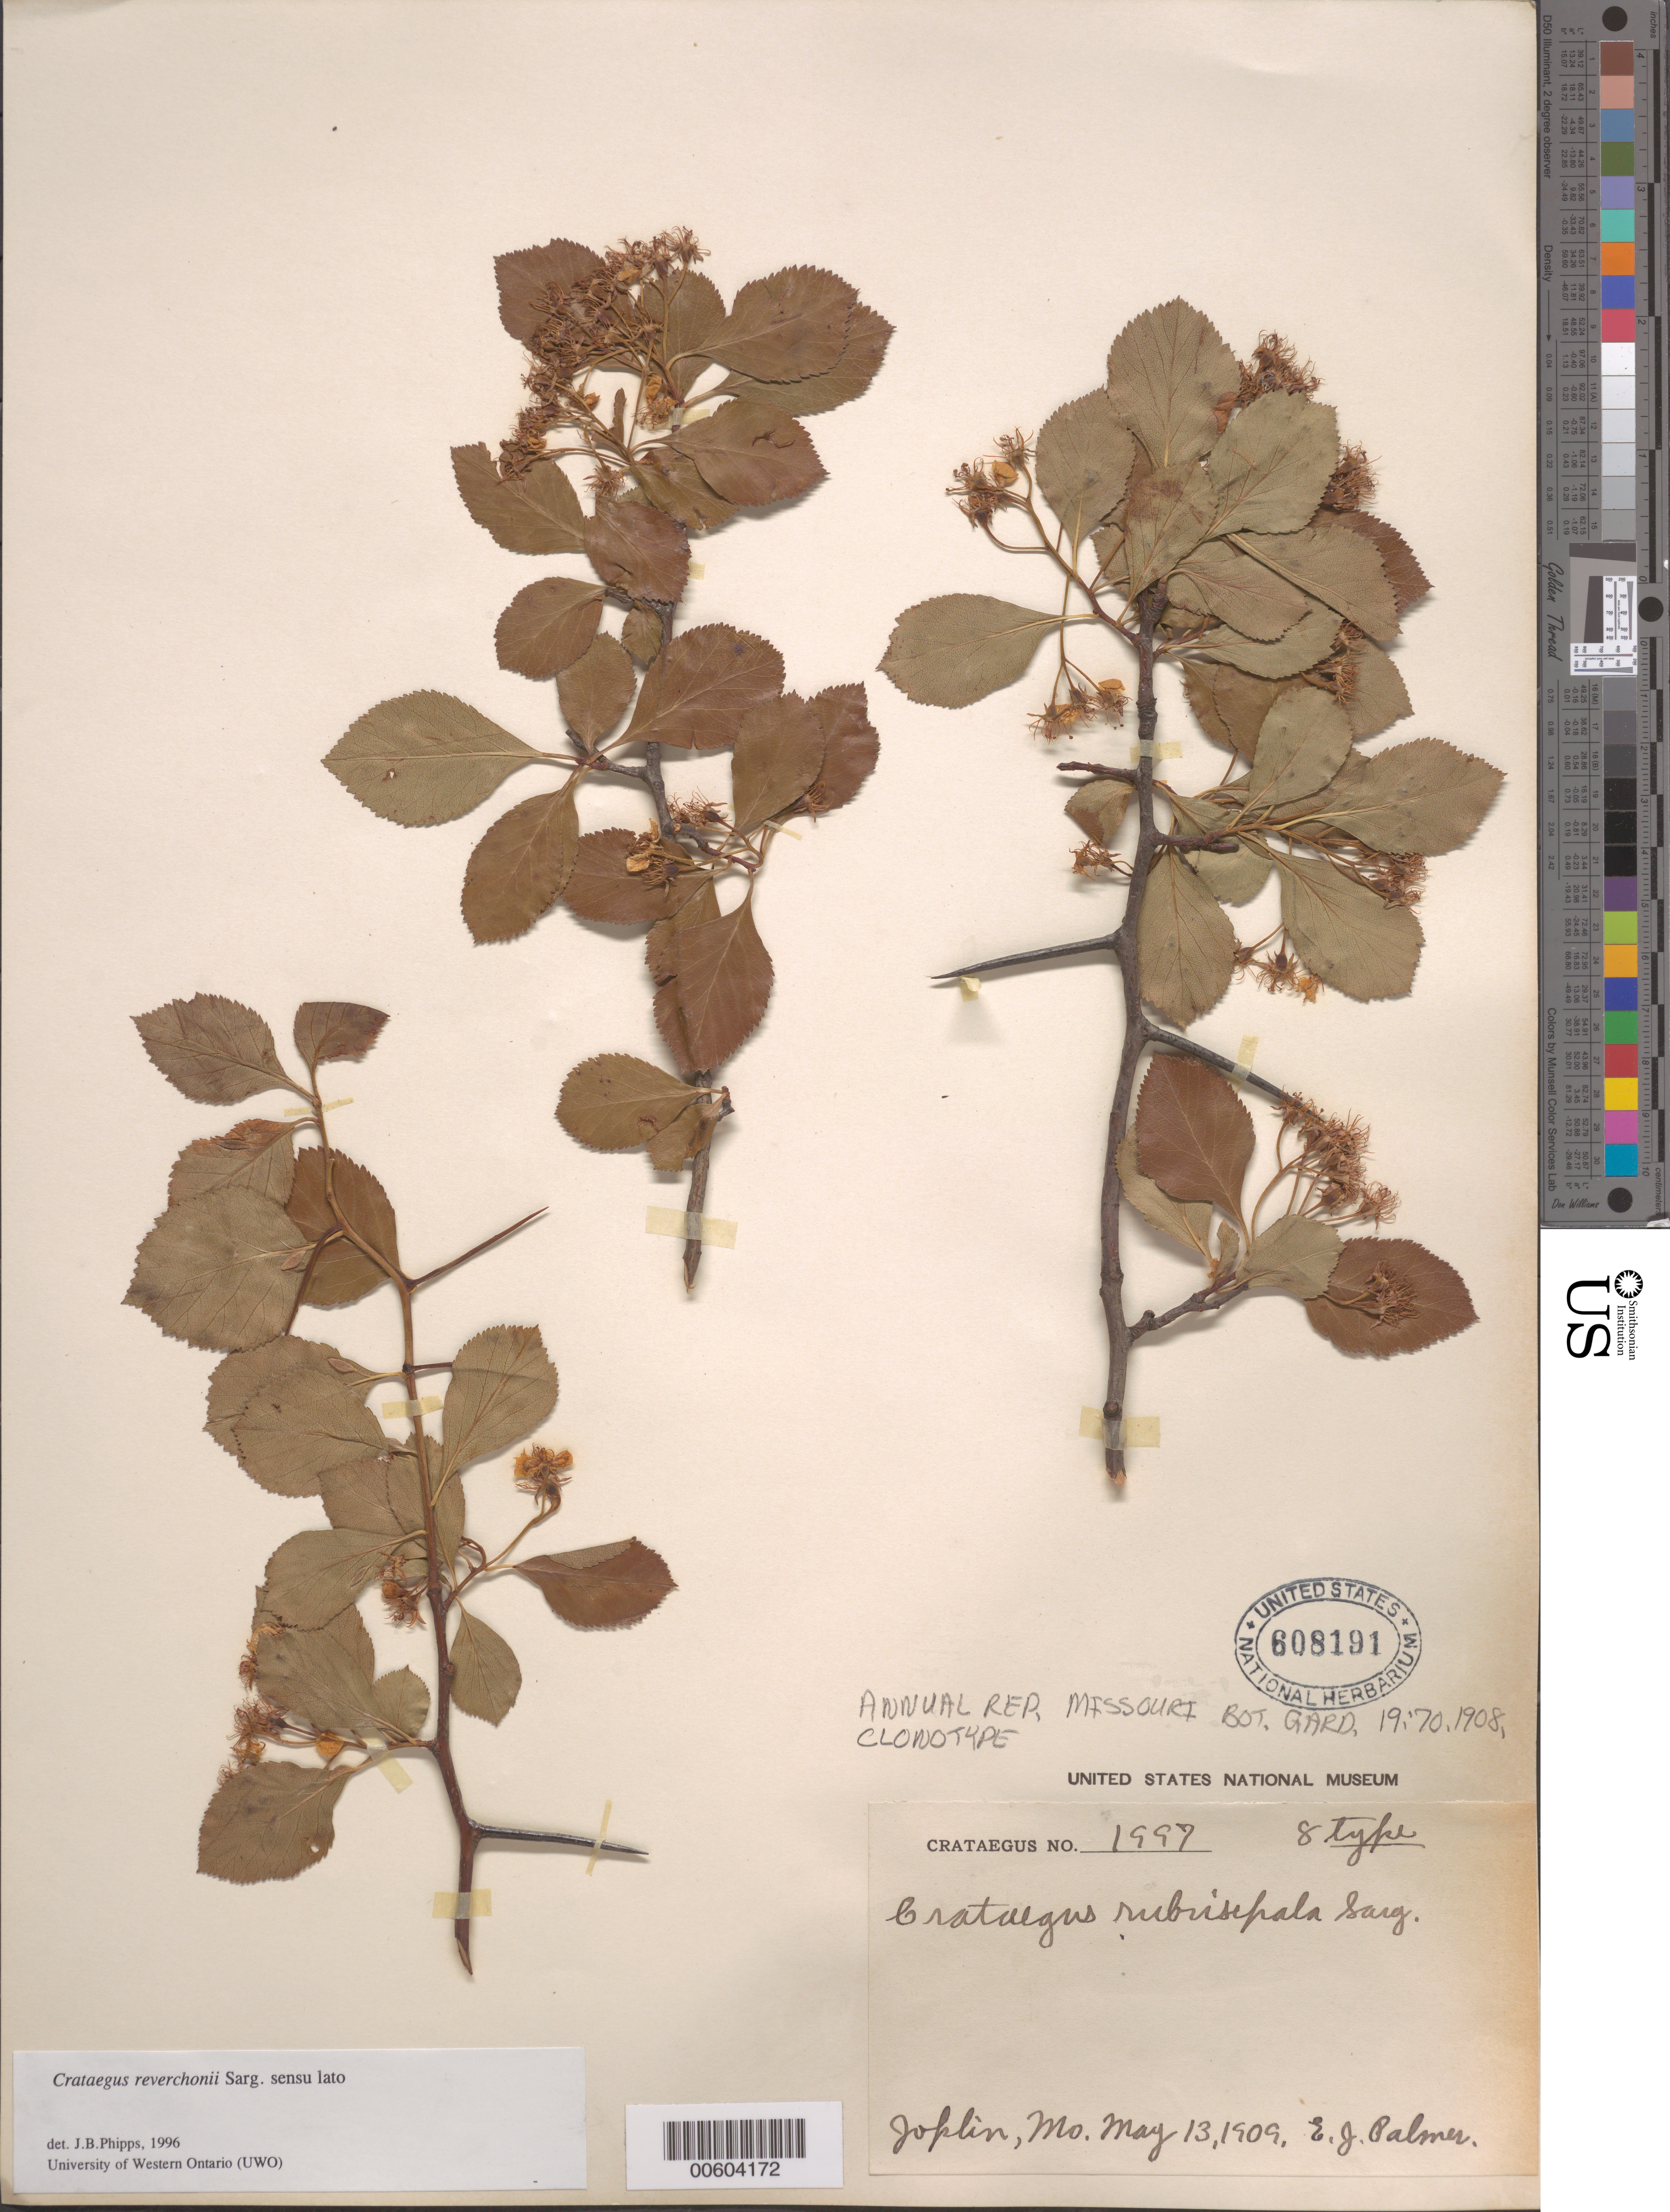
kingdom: Plantae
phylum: Tracheophyta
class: Magnoliopsida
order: Rosales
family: Rosaceae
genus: Crataegus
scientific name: Crataegus reverchonii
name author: Sarg.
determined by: Phipps, James B., (UWO), University of Western Ontario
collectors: E. J. Palmer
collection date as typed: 13 May 1909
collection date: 1909-05-13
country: United States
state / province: Missouri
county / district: Jasper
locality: Joplin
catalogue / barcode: US 608191